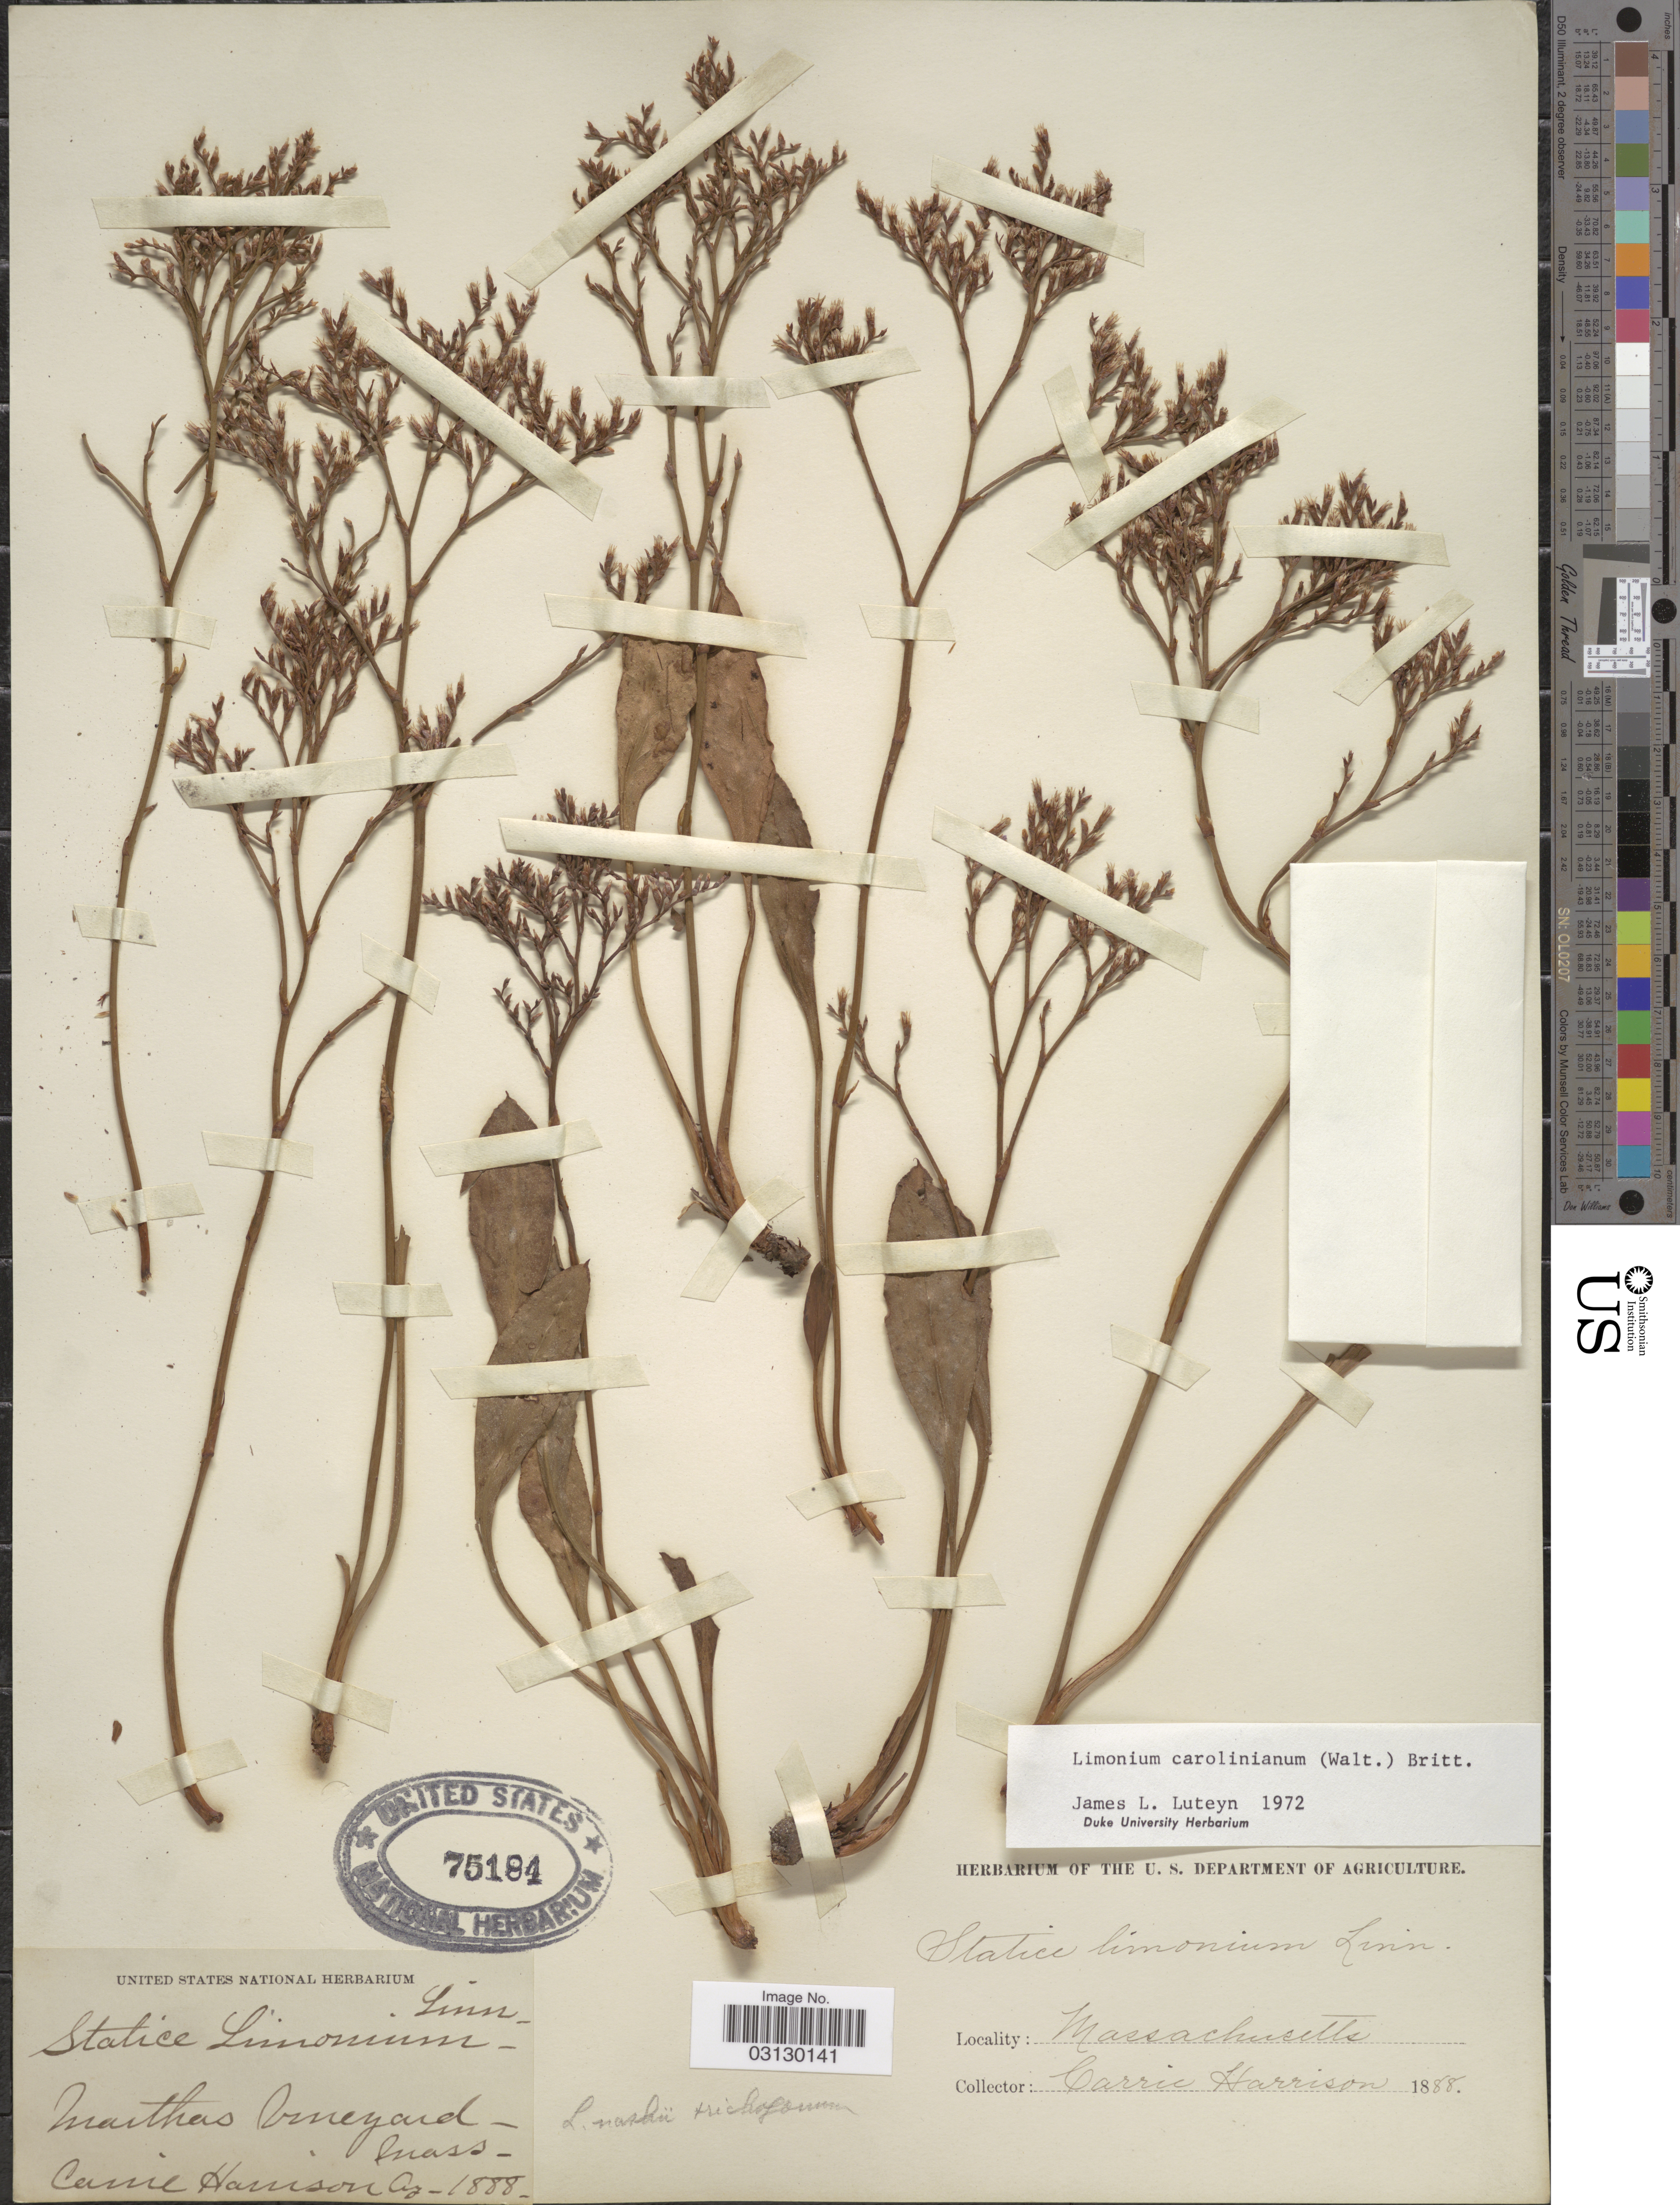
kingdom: Plantae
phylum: Tracheophyta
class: Magnoliopsida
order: Caryophyllales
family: Plumbaginaceae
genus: Limonium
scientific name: Limonium carolinianum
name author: (Walter) Britton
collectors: C. Harrison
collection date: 1888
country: United States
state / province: Massachusetts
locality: Marthas Vineyard.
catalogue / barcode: US 75184